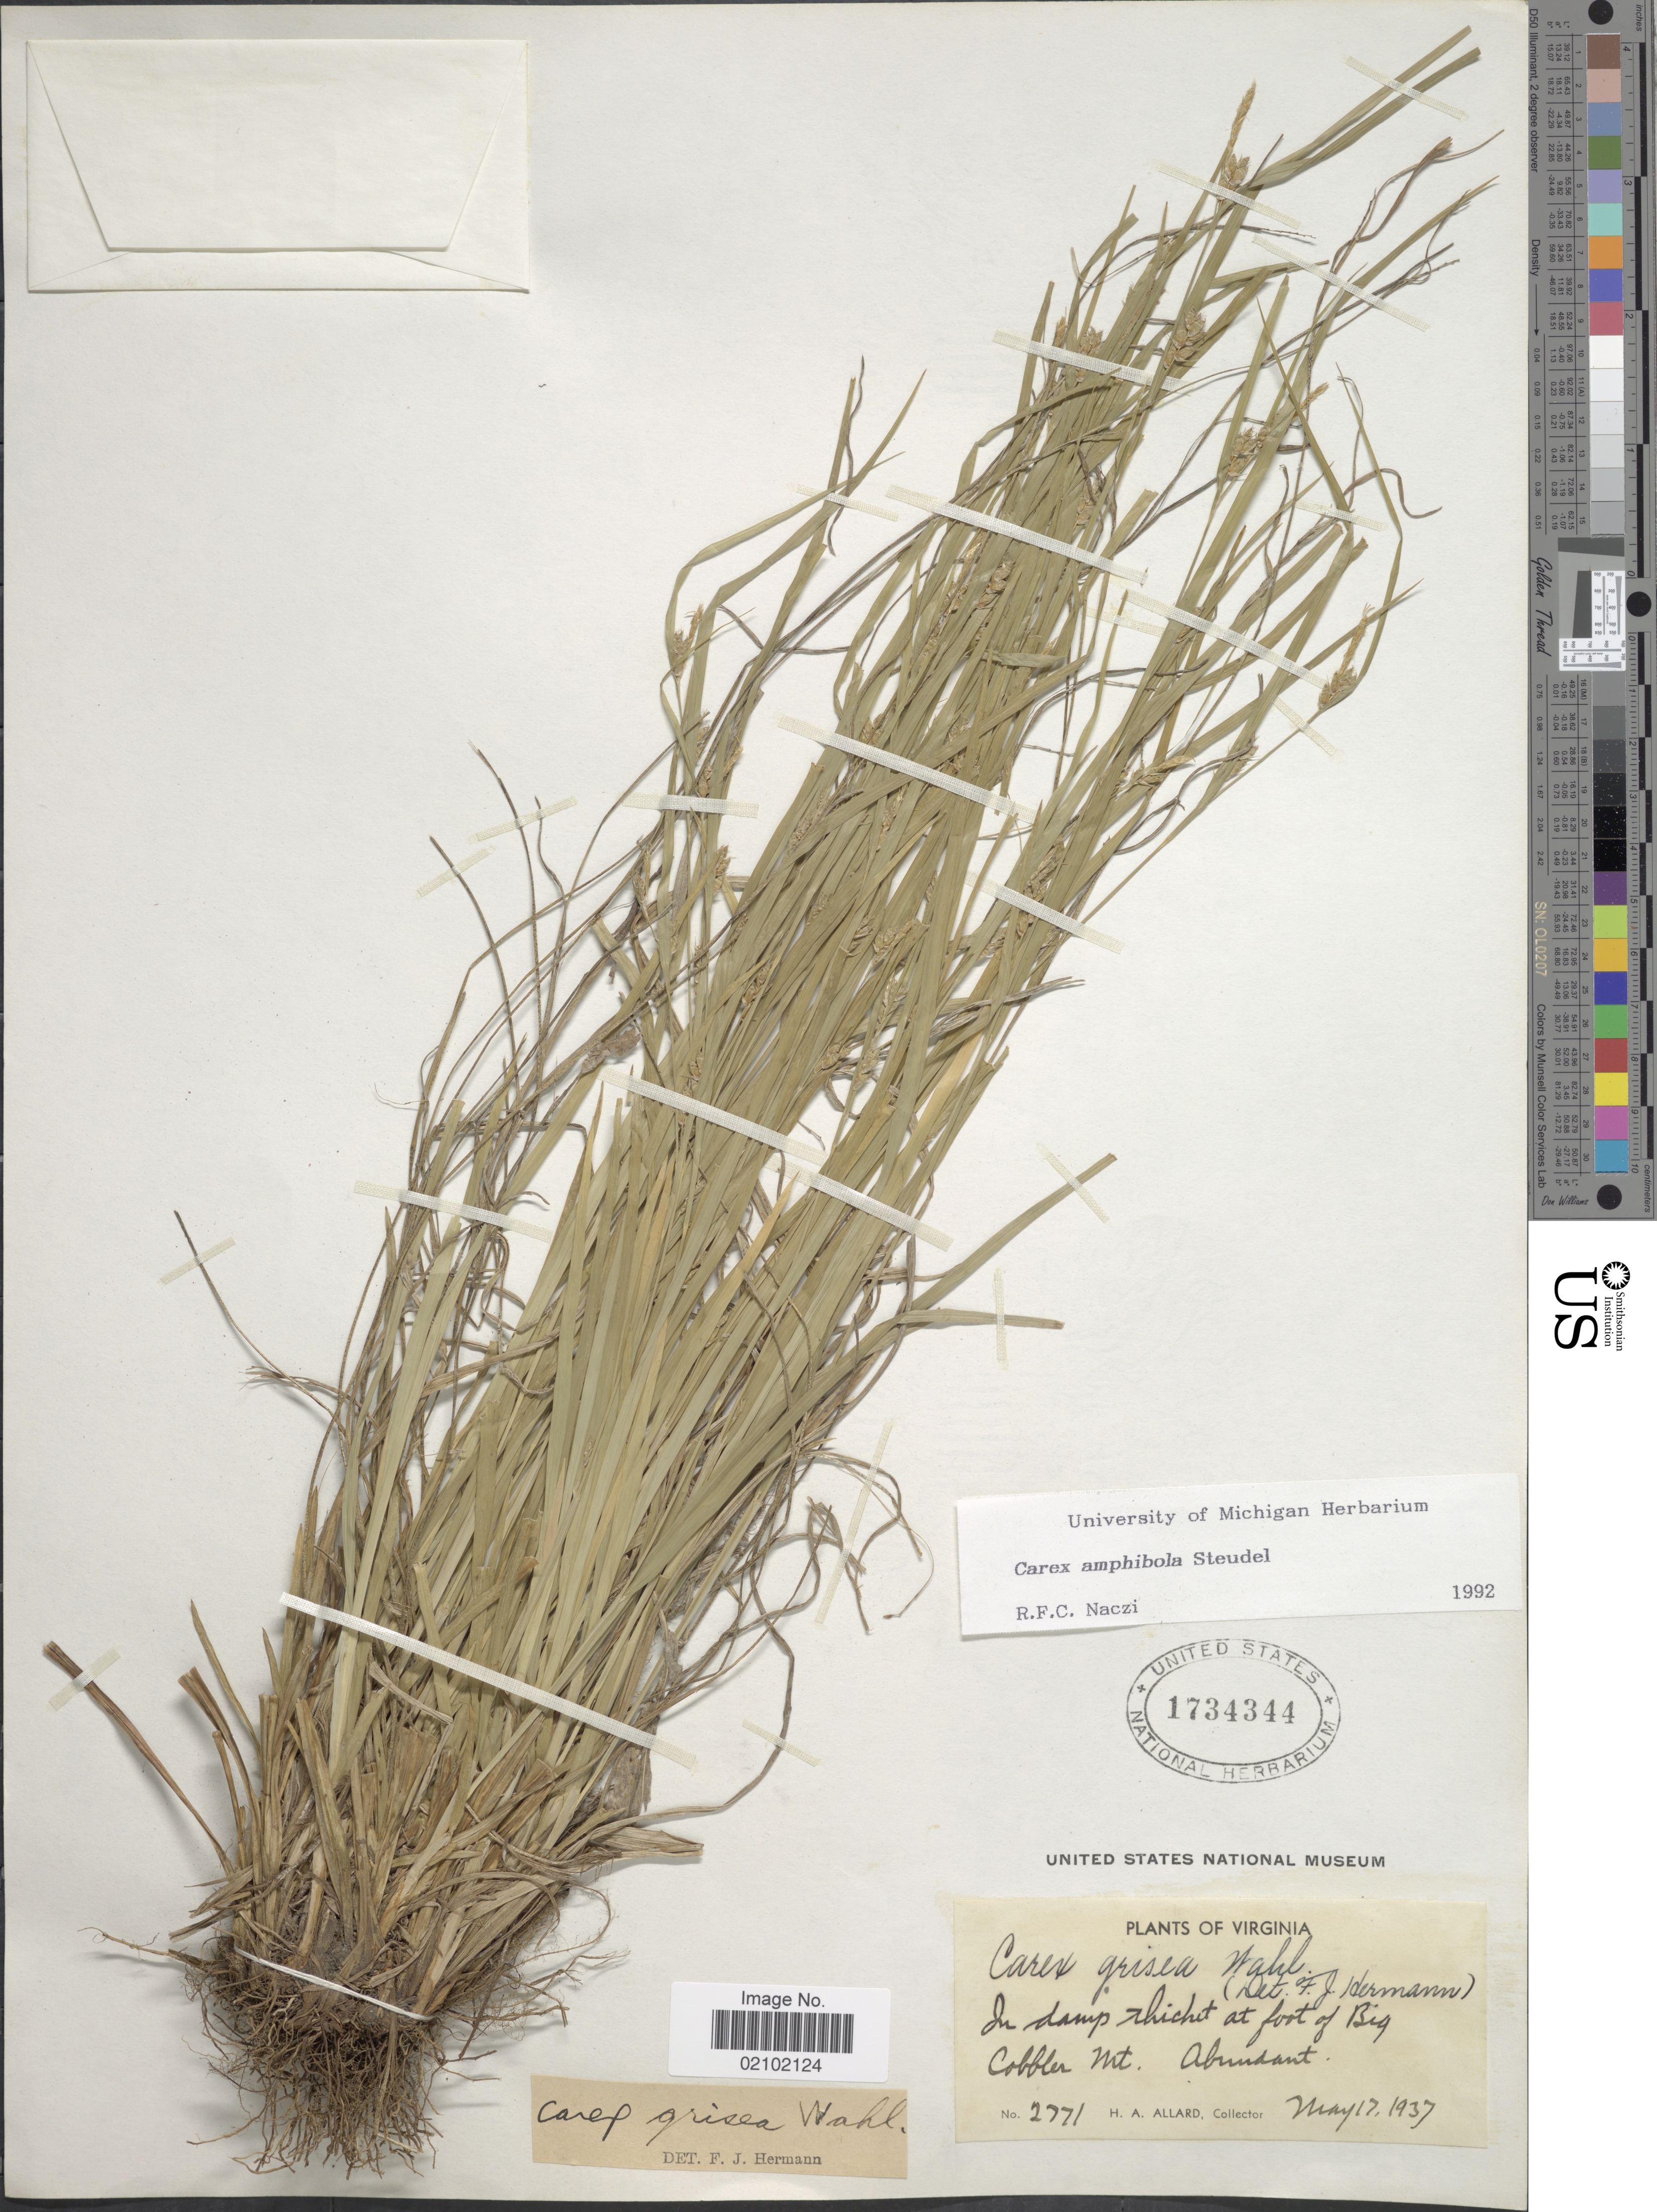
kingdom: Plantae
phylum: Tracheophyta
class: Liliopsida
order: Poales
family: Cyperaceae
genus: Carex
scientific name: Carex amphibola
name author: Steud.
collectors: H. A. Allard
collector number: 2771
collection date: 1937-05-17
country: United States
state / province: Virginia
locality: At foot of Big Cobbler Mt.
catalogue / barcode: US 1734344